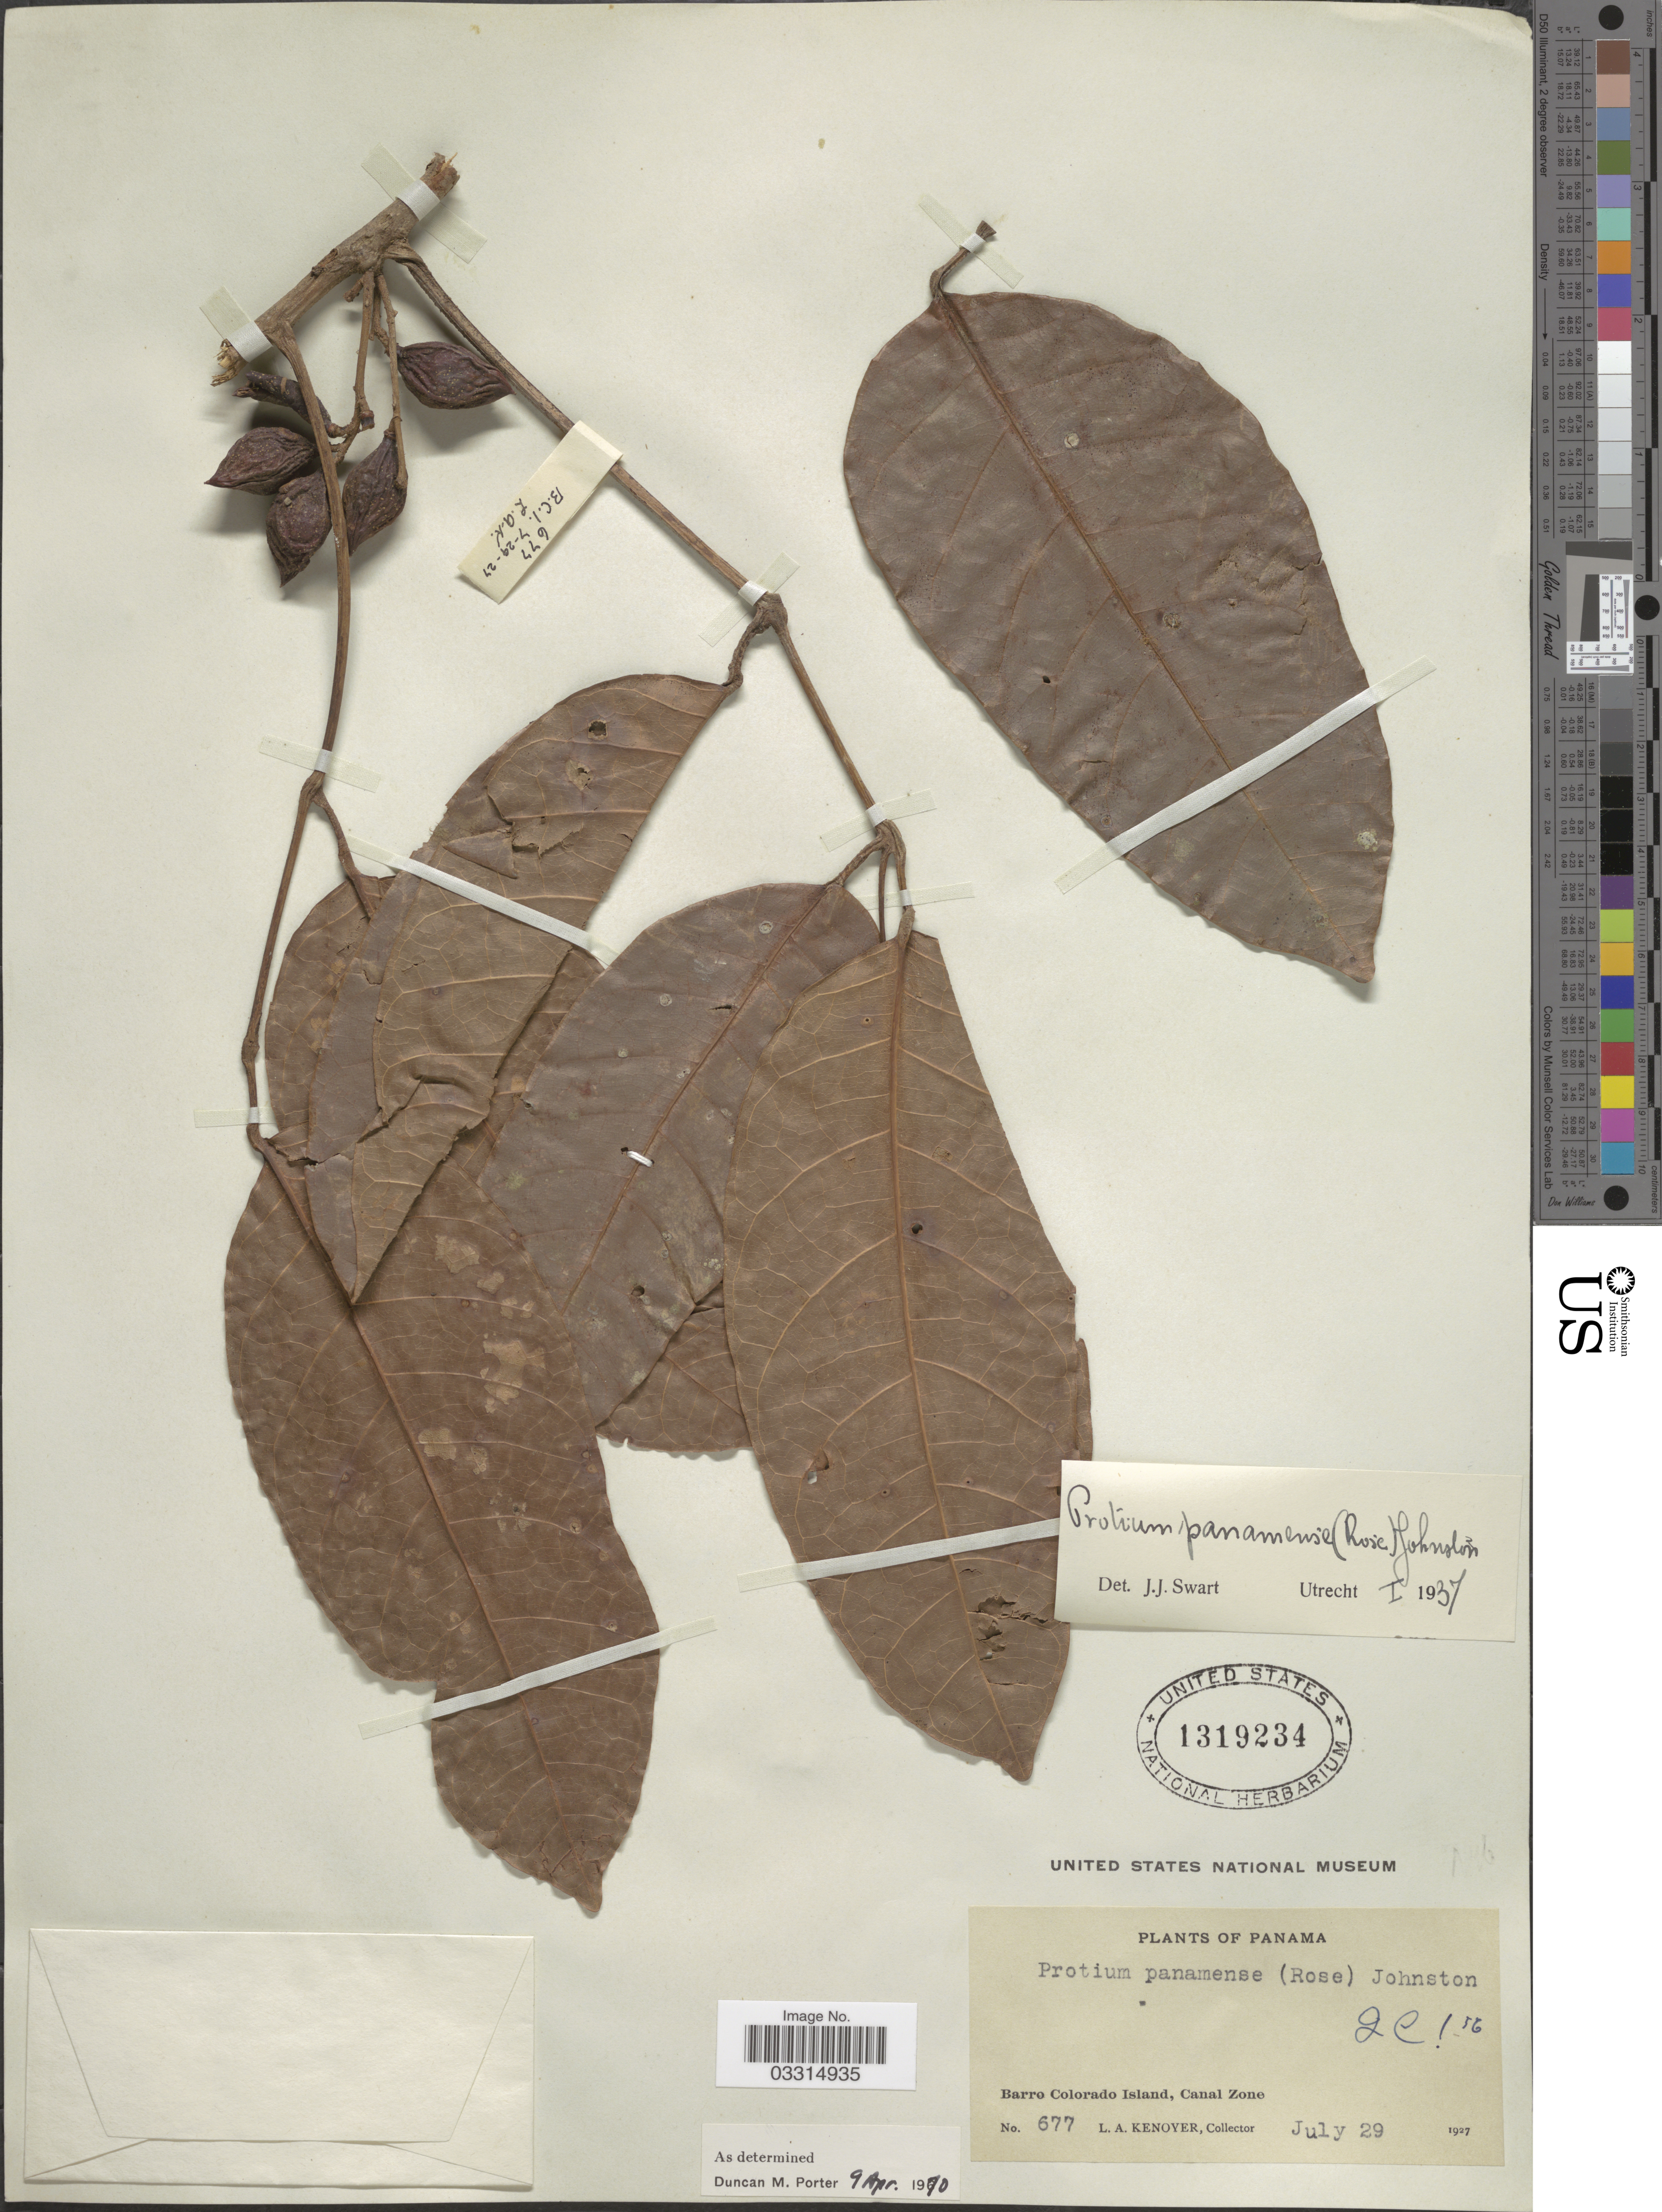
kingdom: Plantae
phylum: Tracheophyta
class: Magnoliopsida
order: Sapindales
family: Burseraceae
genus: Protium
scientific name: Protium panamense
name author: (Rose) I.M. Johnst.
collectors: L. A. Kenoyer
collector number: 677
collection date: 1927-07-29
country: Panama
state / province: Panamá Oeste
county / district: Canal Zone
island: Barro Colorado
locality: Barro Colorado Island, Canal Zone.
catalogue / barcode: US 1319234